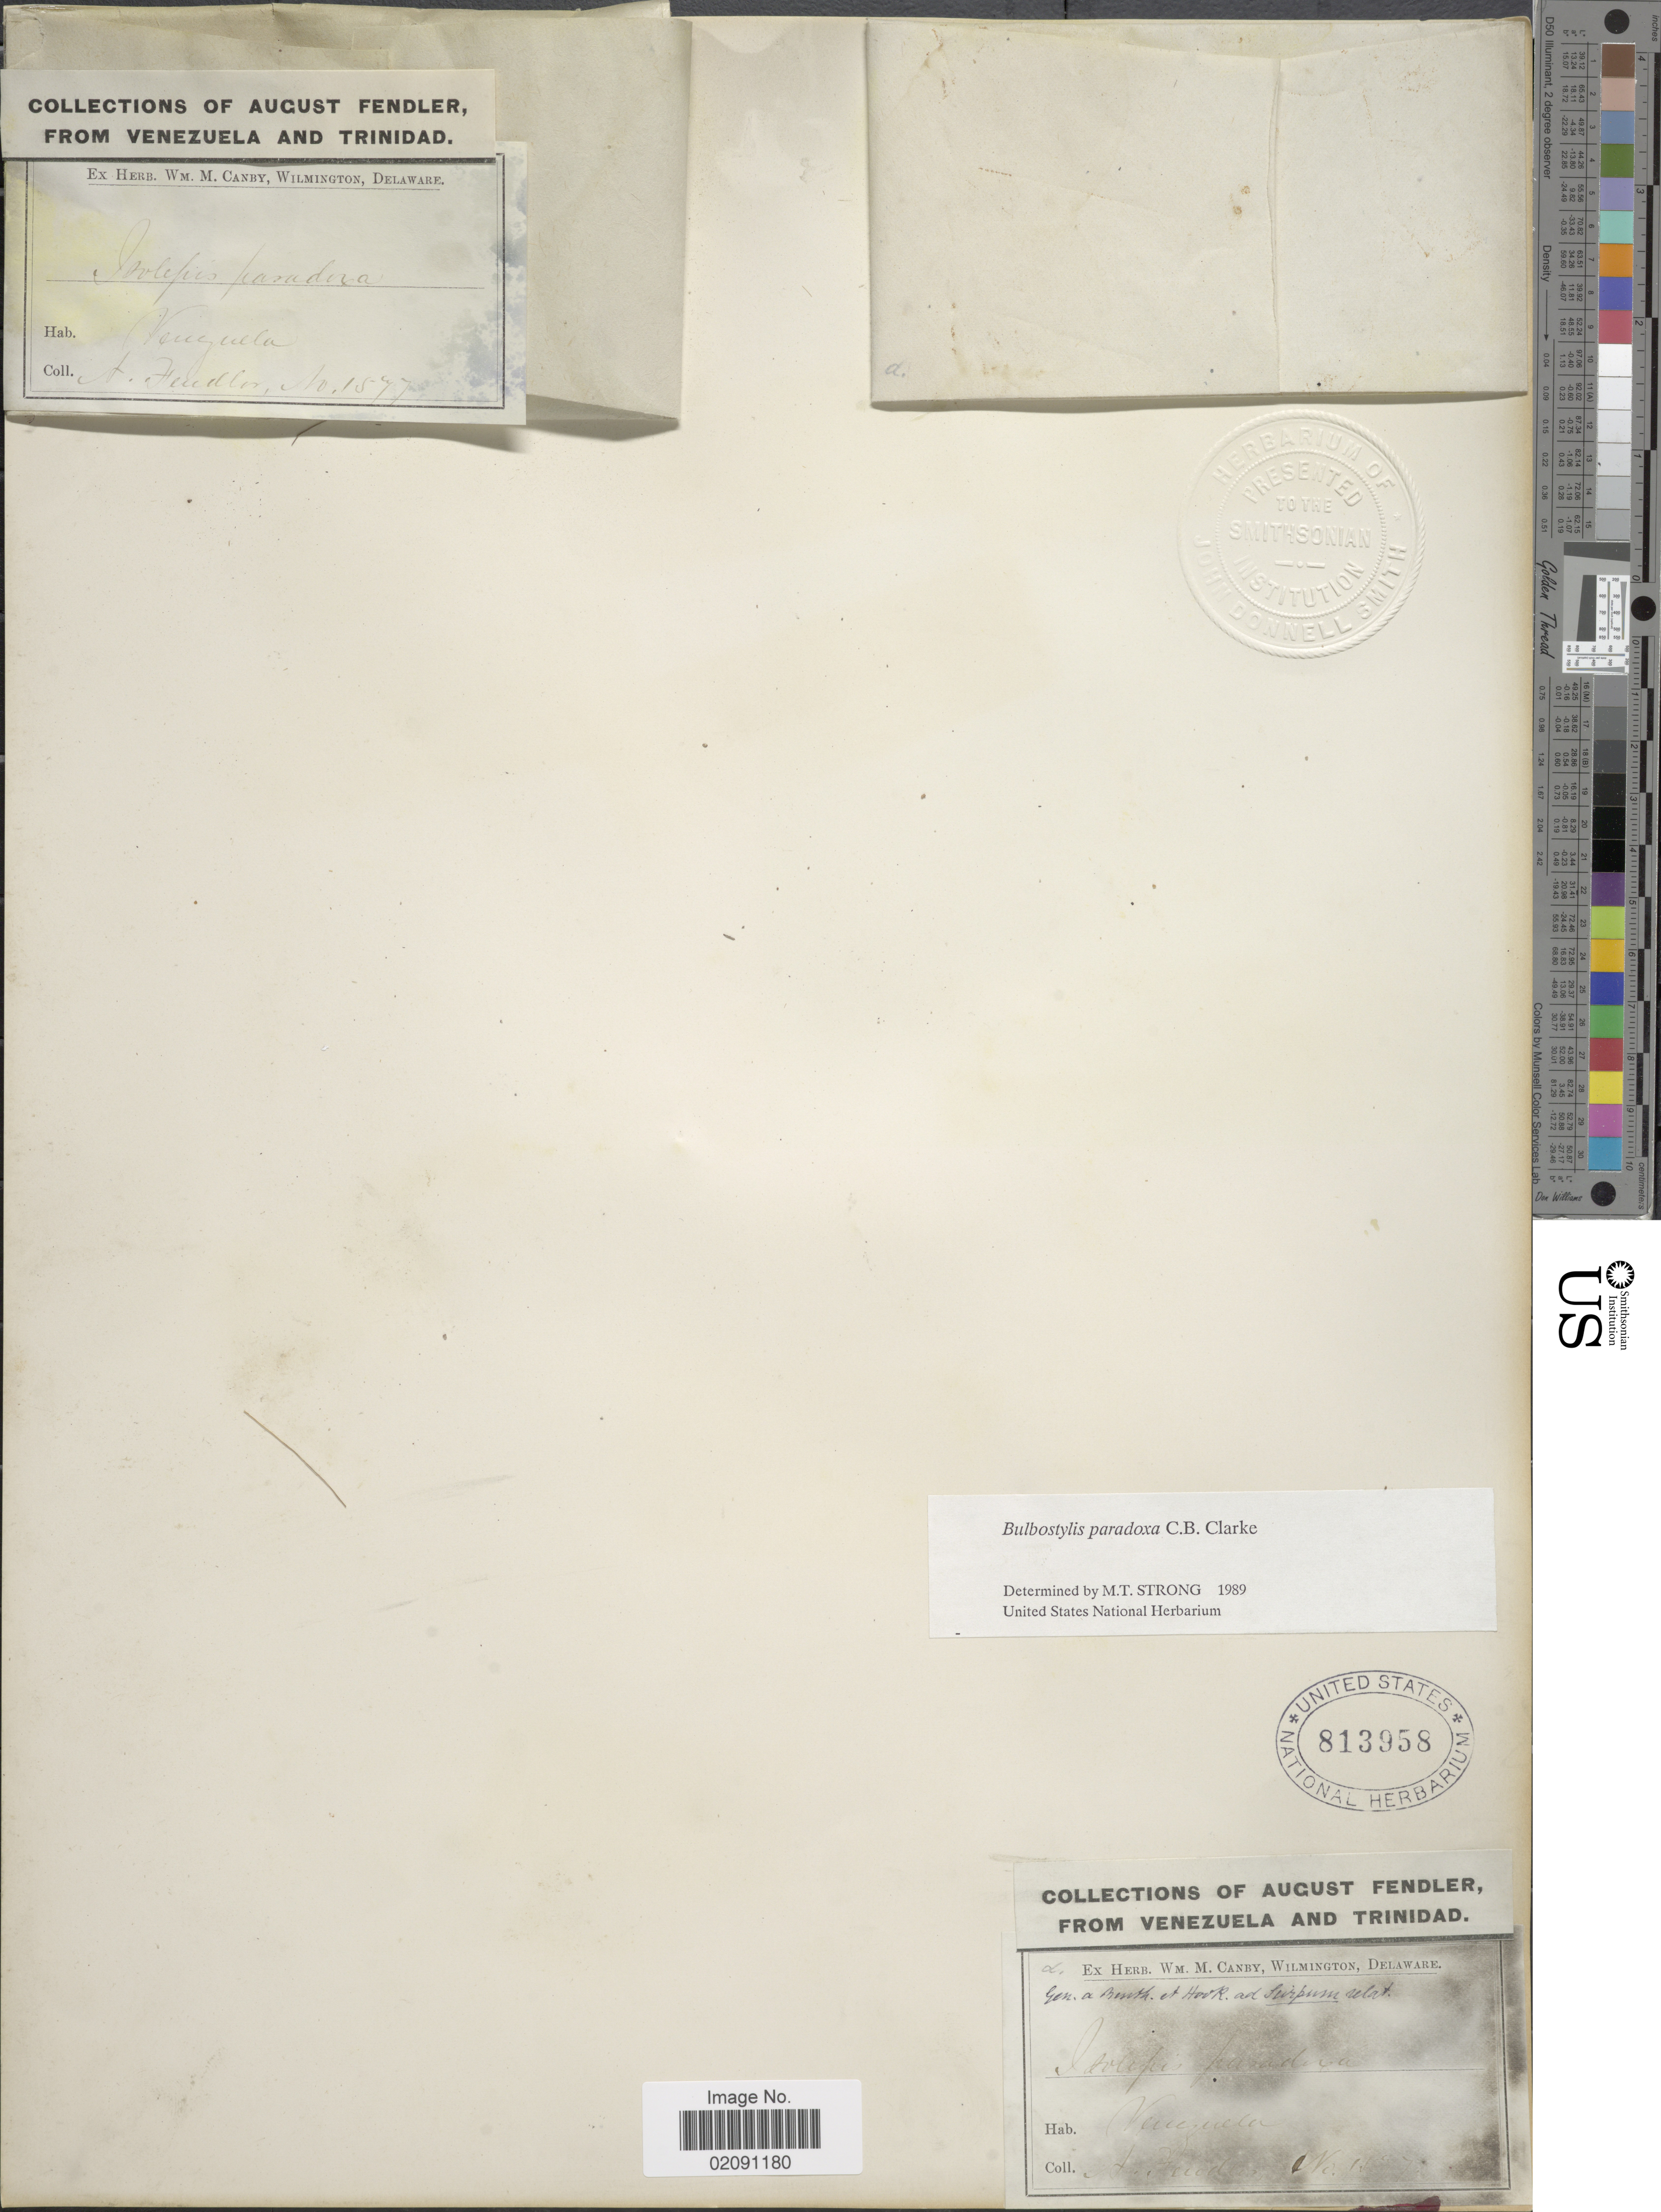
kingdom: Plantae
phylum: Tracheophyta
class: Liliopsida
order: Poales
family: Cyperaceae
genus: Bulbostylis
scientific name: Bulbostylis paradoxa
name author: (Spreng.) Lindm.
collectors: A. Fendler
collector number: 1897*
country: Venezuela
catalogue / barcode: US 813958